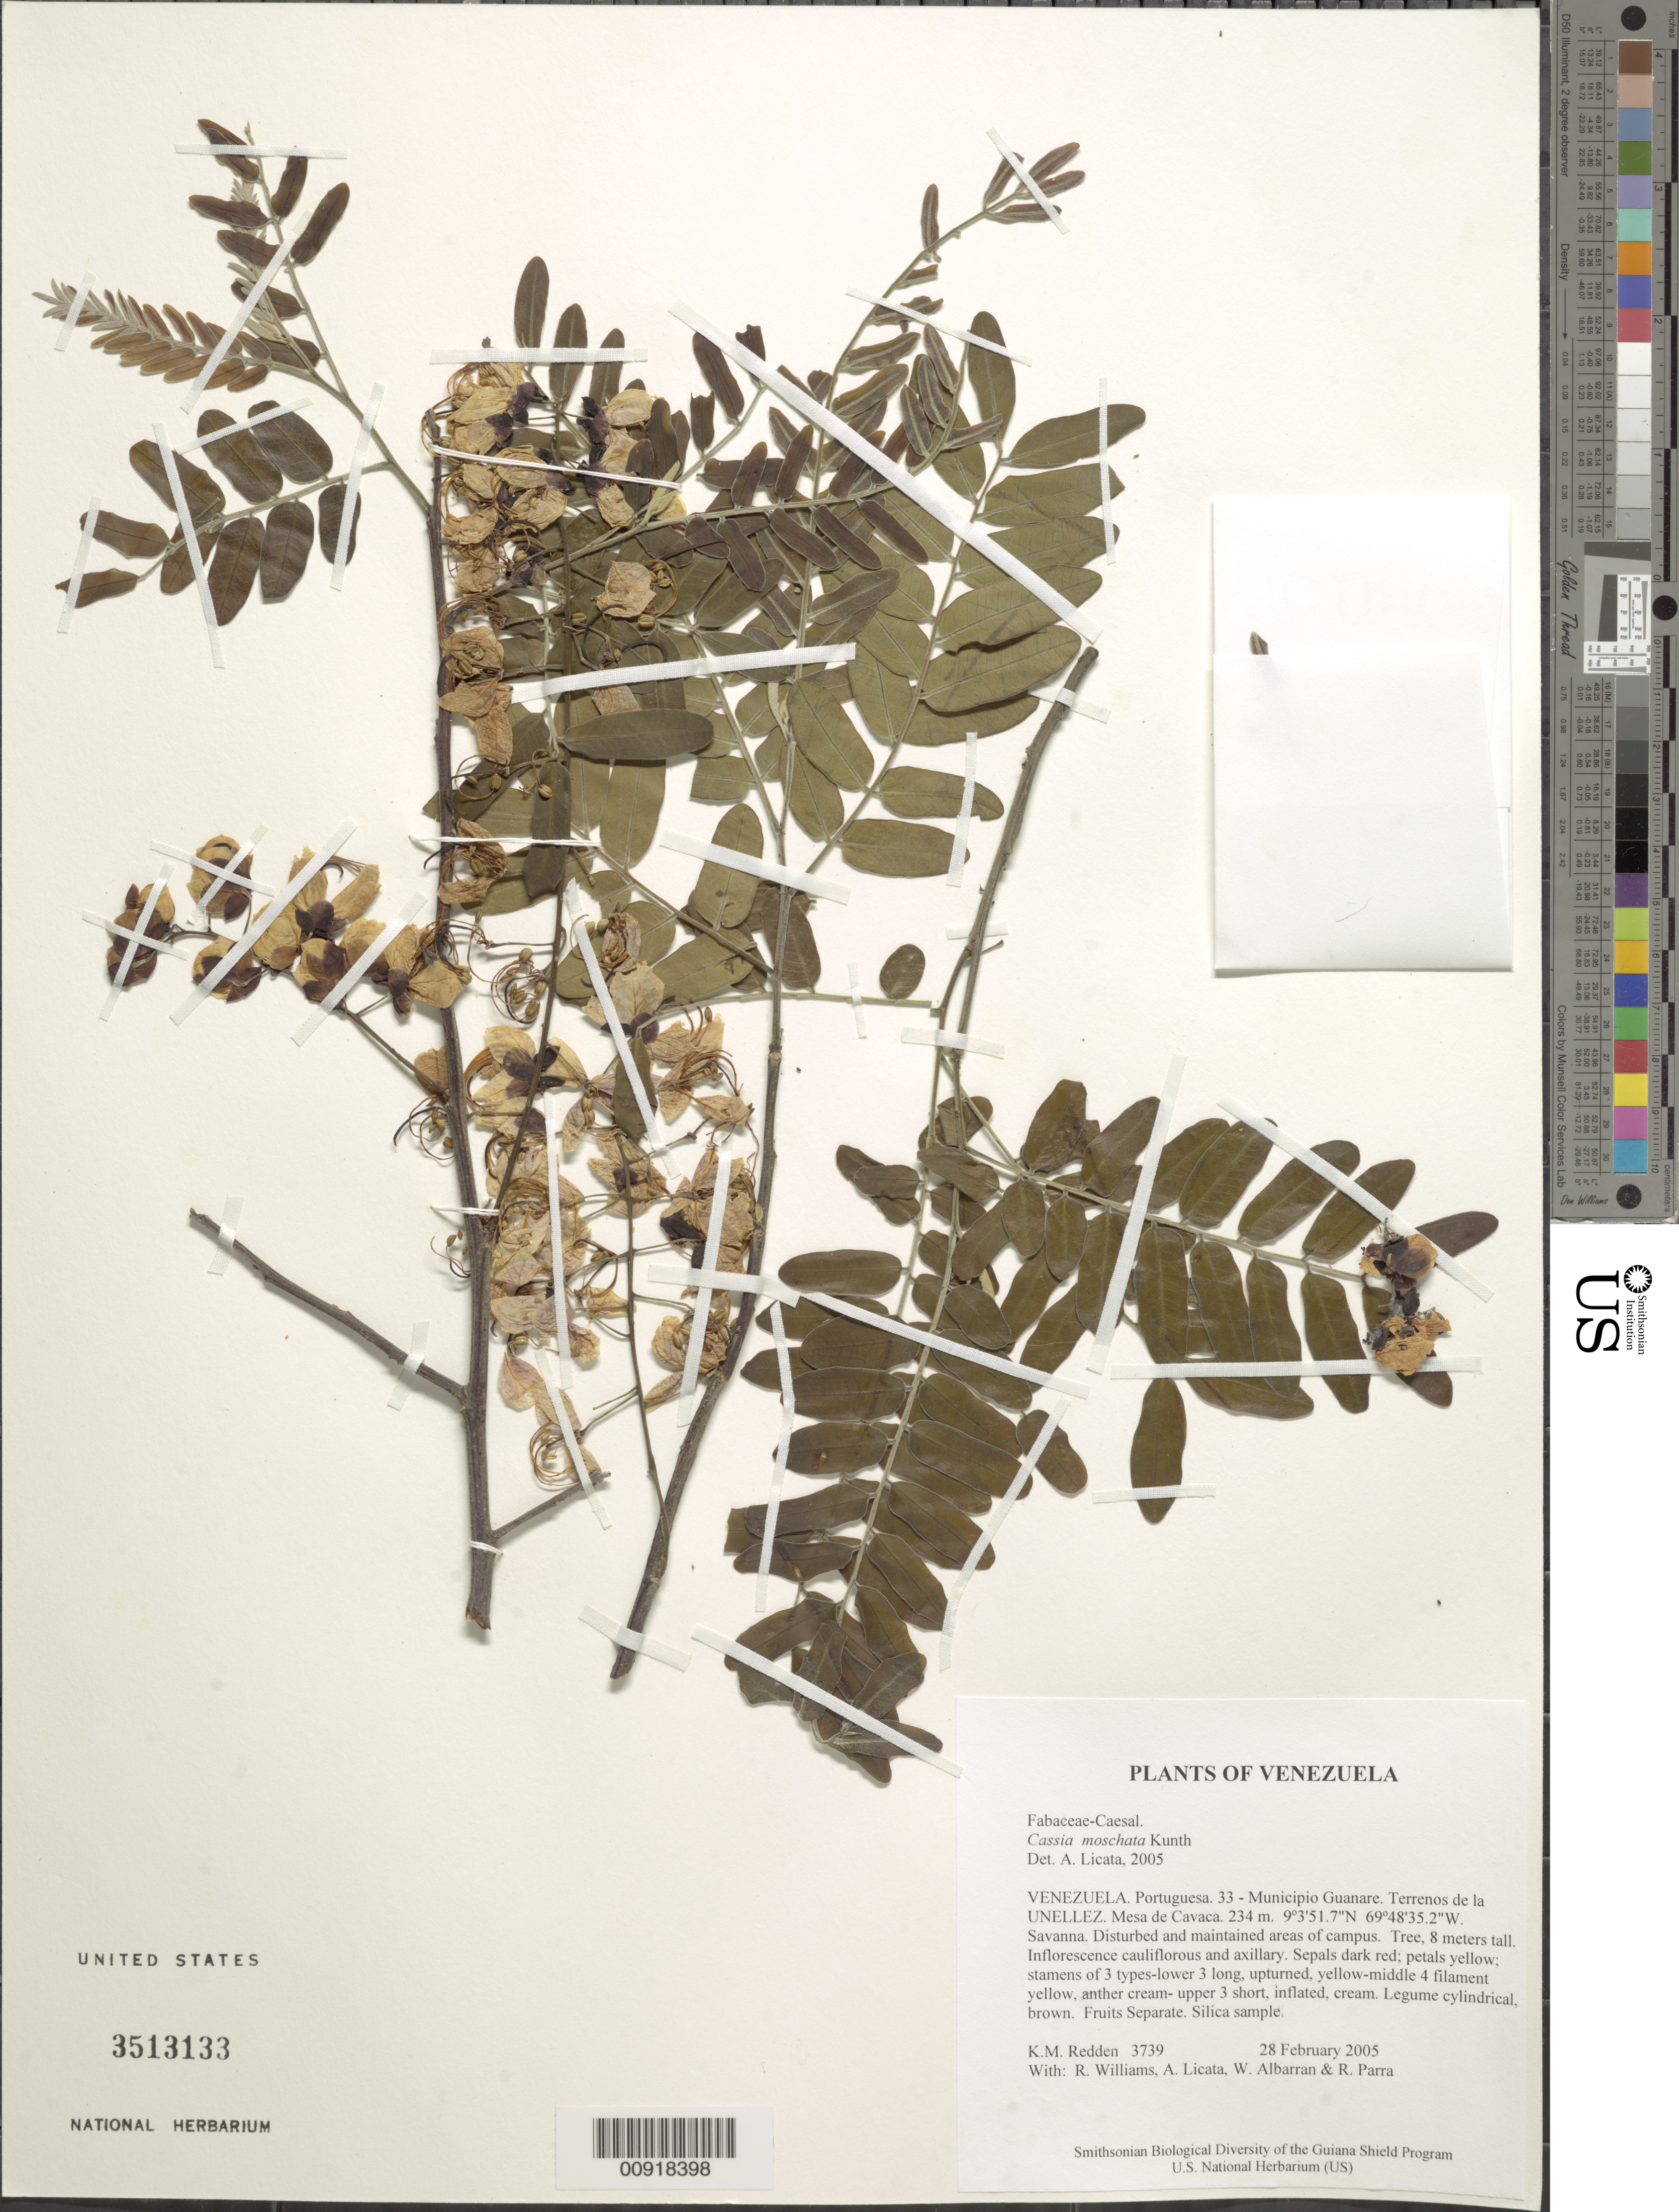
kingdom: Plantae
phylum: Tracheophyta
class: Magnoliopsida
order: Fabales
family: Fabaceae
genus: Cassia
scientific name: Cassia moschata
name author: Kunth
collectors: K. M. Redden, R. Williams, A. Licata, W. Albarrán & R. Parra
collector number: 3739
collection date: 2005-02-28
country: Venezuela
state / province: Portuguesa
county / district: Guanare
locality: Terrenos de la UNELLEZ. Mesa de Cavaca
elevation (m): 234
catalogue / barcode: US 3513133